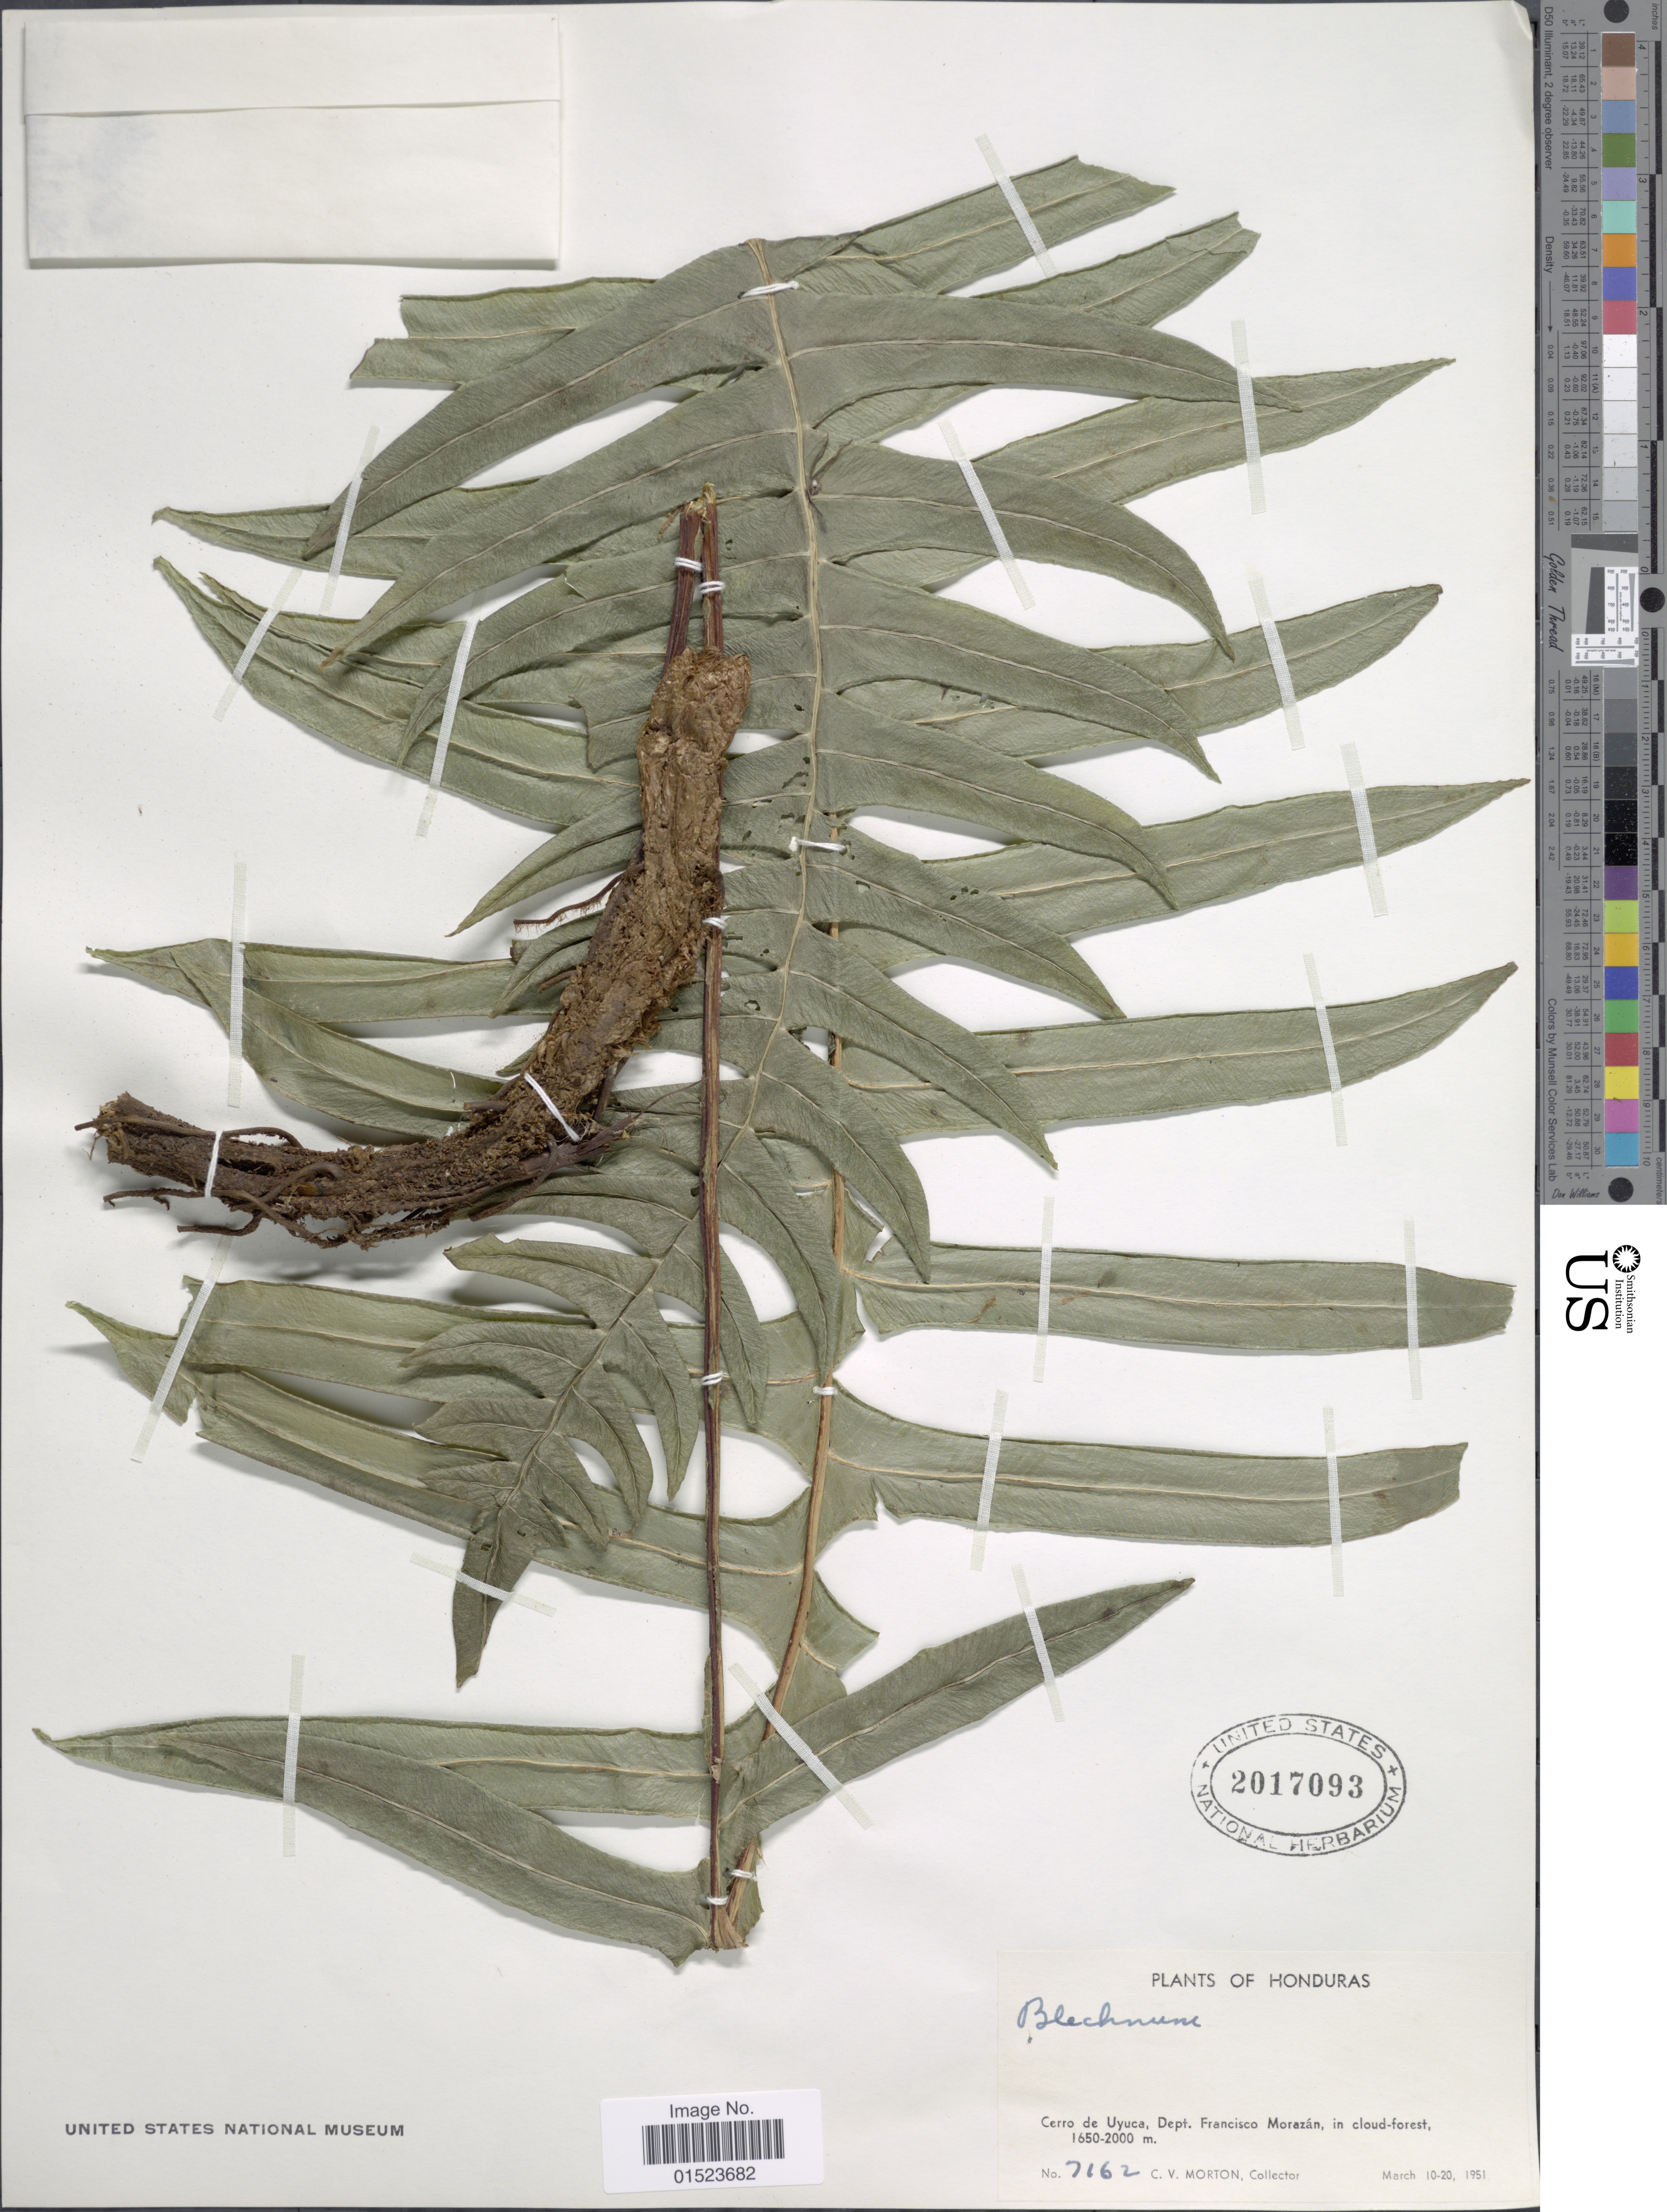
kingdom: Plantae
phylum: Tracheophyta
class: Polypodiopsida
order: Polypodiales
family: Blechnaceae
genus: Blechnum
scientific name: Blechnum divergens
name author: (Kunze) Mett.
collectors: C. V. Morton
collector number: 7162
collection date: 1951-03-10/1951-03-20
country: Honduras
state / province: Fco. Morazán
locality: Cerro de Uyucas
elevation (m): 1650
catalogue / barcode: US 2017093